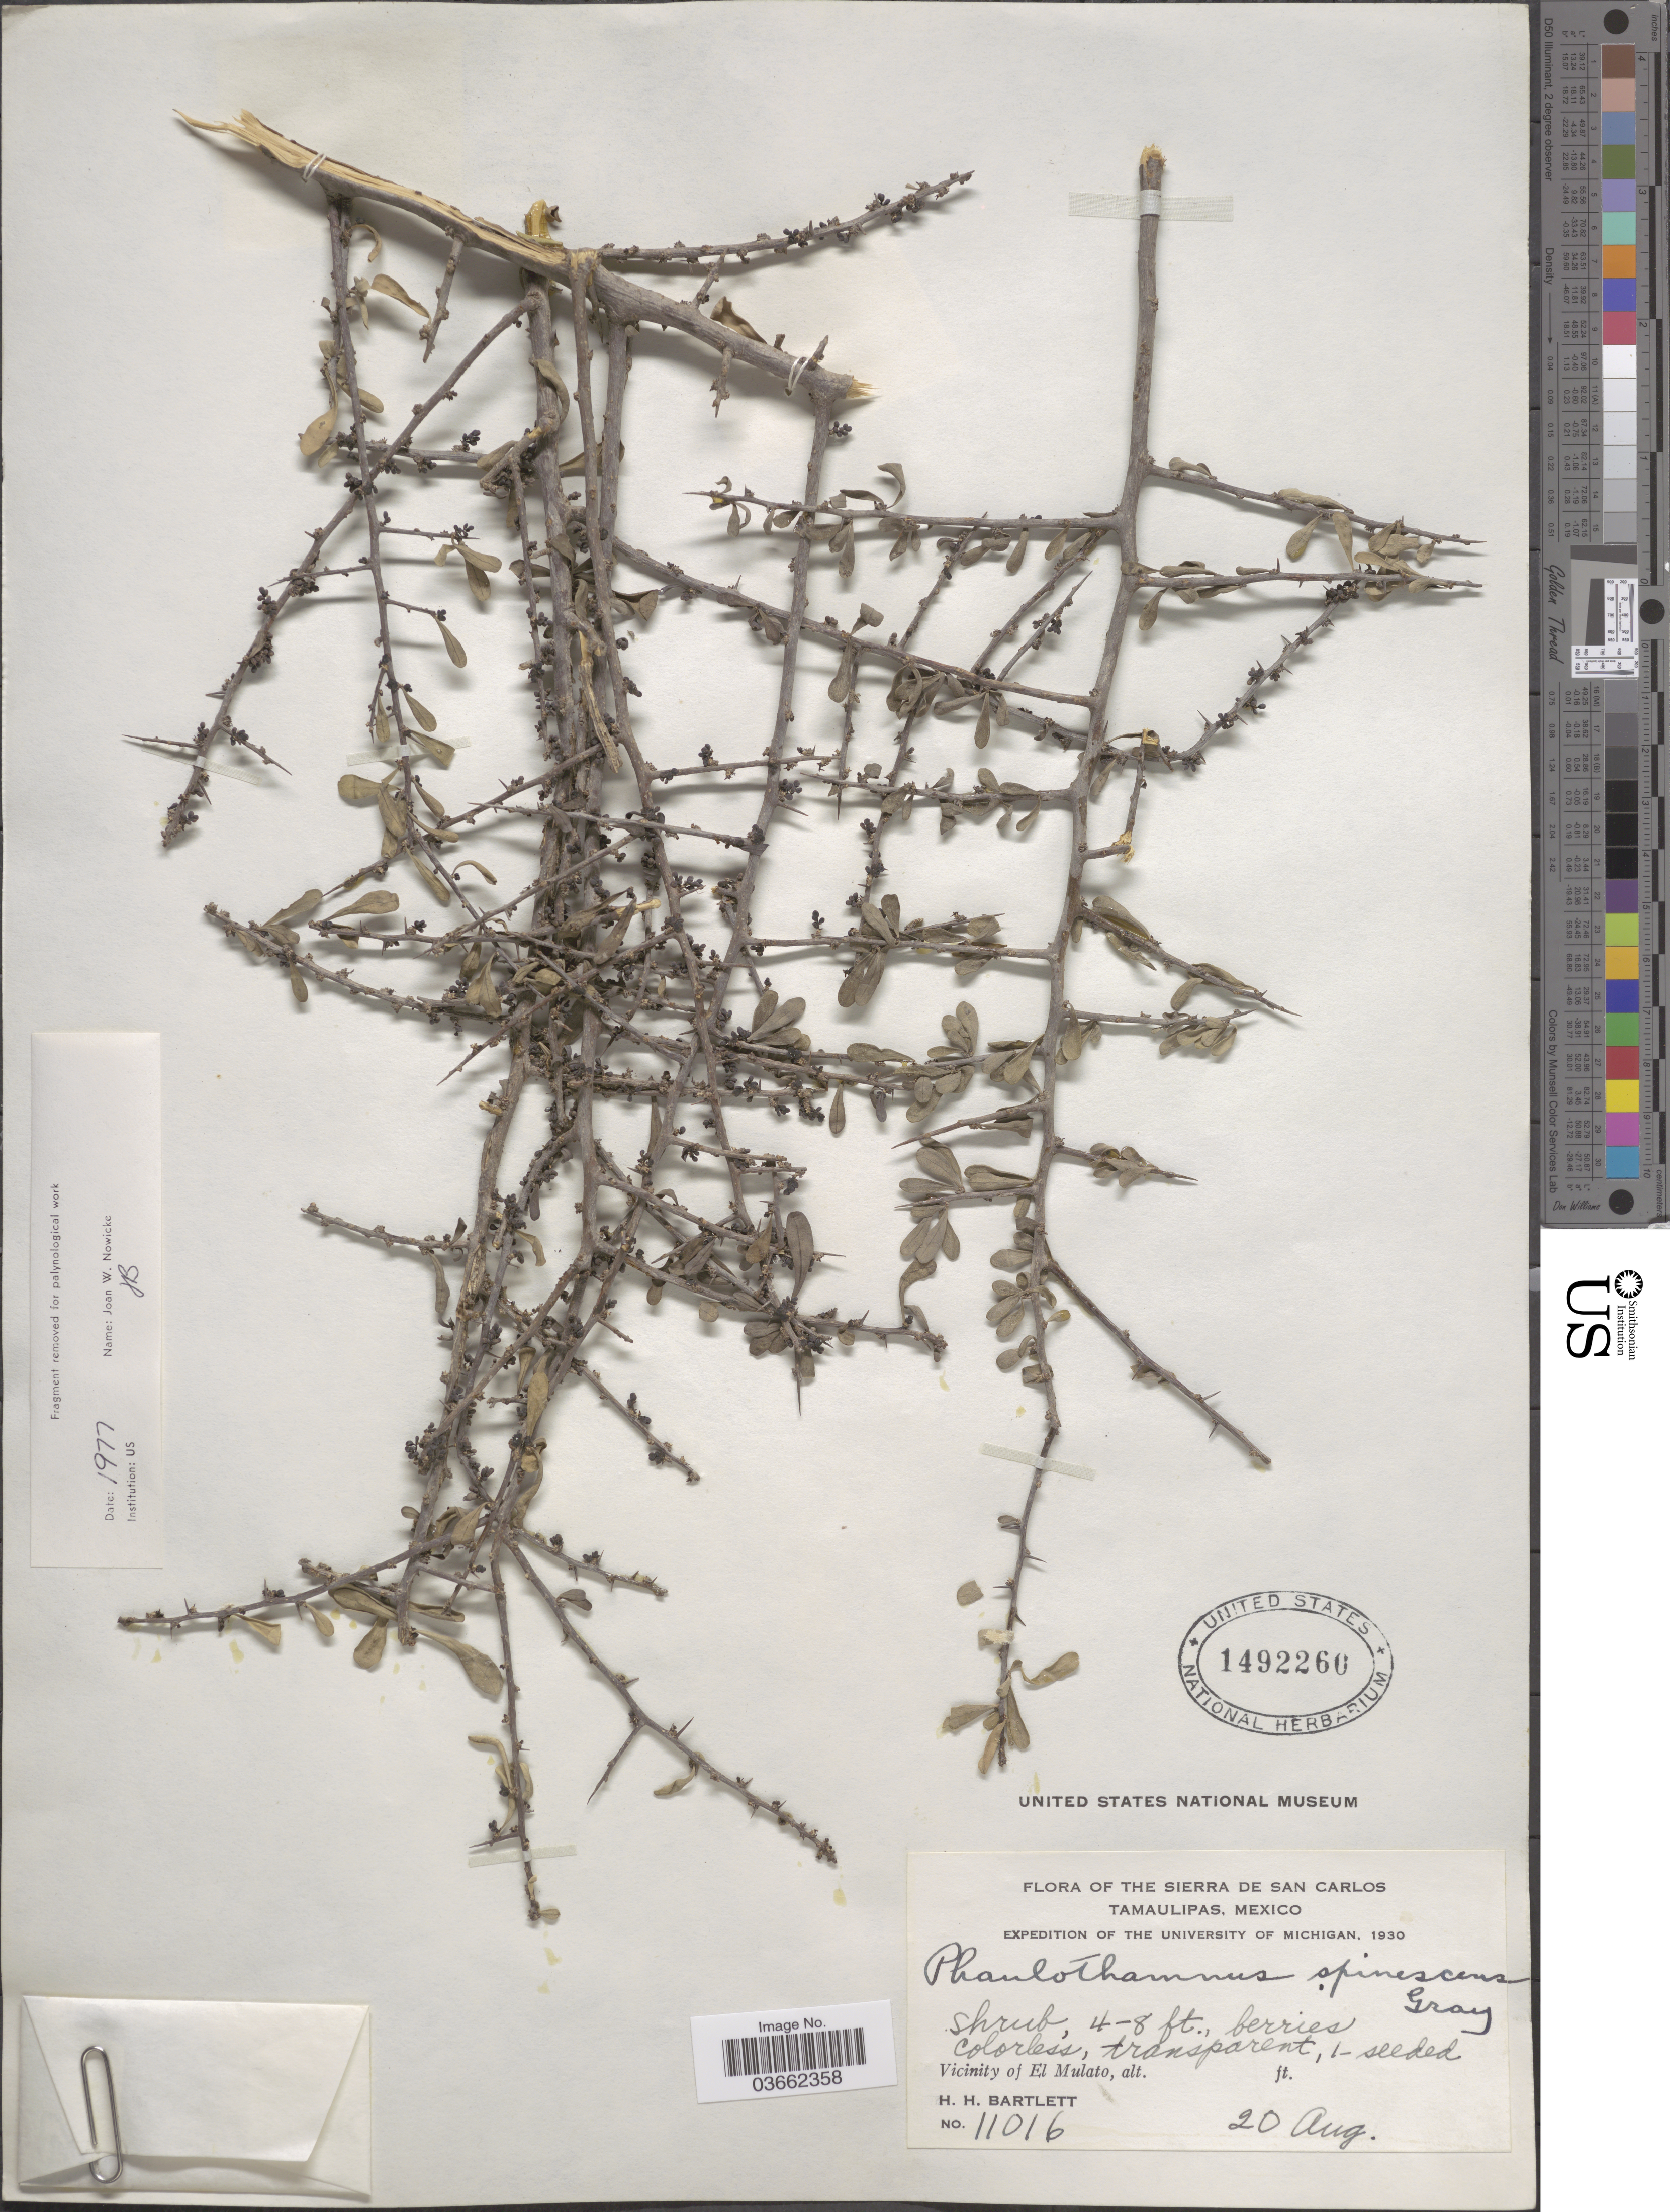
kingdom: Plantae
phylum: Tracheophyta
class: Magnoliopsida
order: Caryophyllales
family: Achatocarpaceae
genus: Phaulothamnus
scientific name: Phaulothamnus spinescens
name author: A. Gray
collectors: H. H. Bartlett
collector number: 11016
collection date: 1930-08-20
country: Mexico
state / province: Tamaulipas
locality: The Sierra de San Carlos. Vicinity of El Mulato.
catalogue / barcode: US 1492260